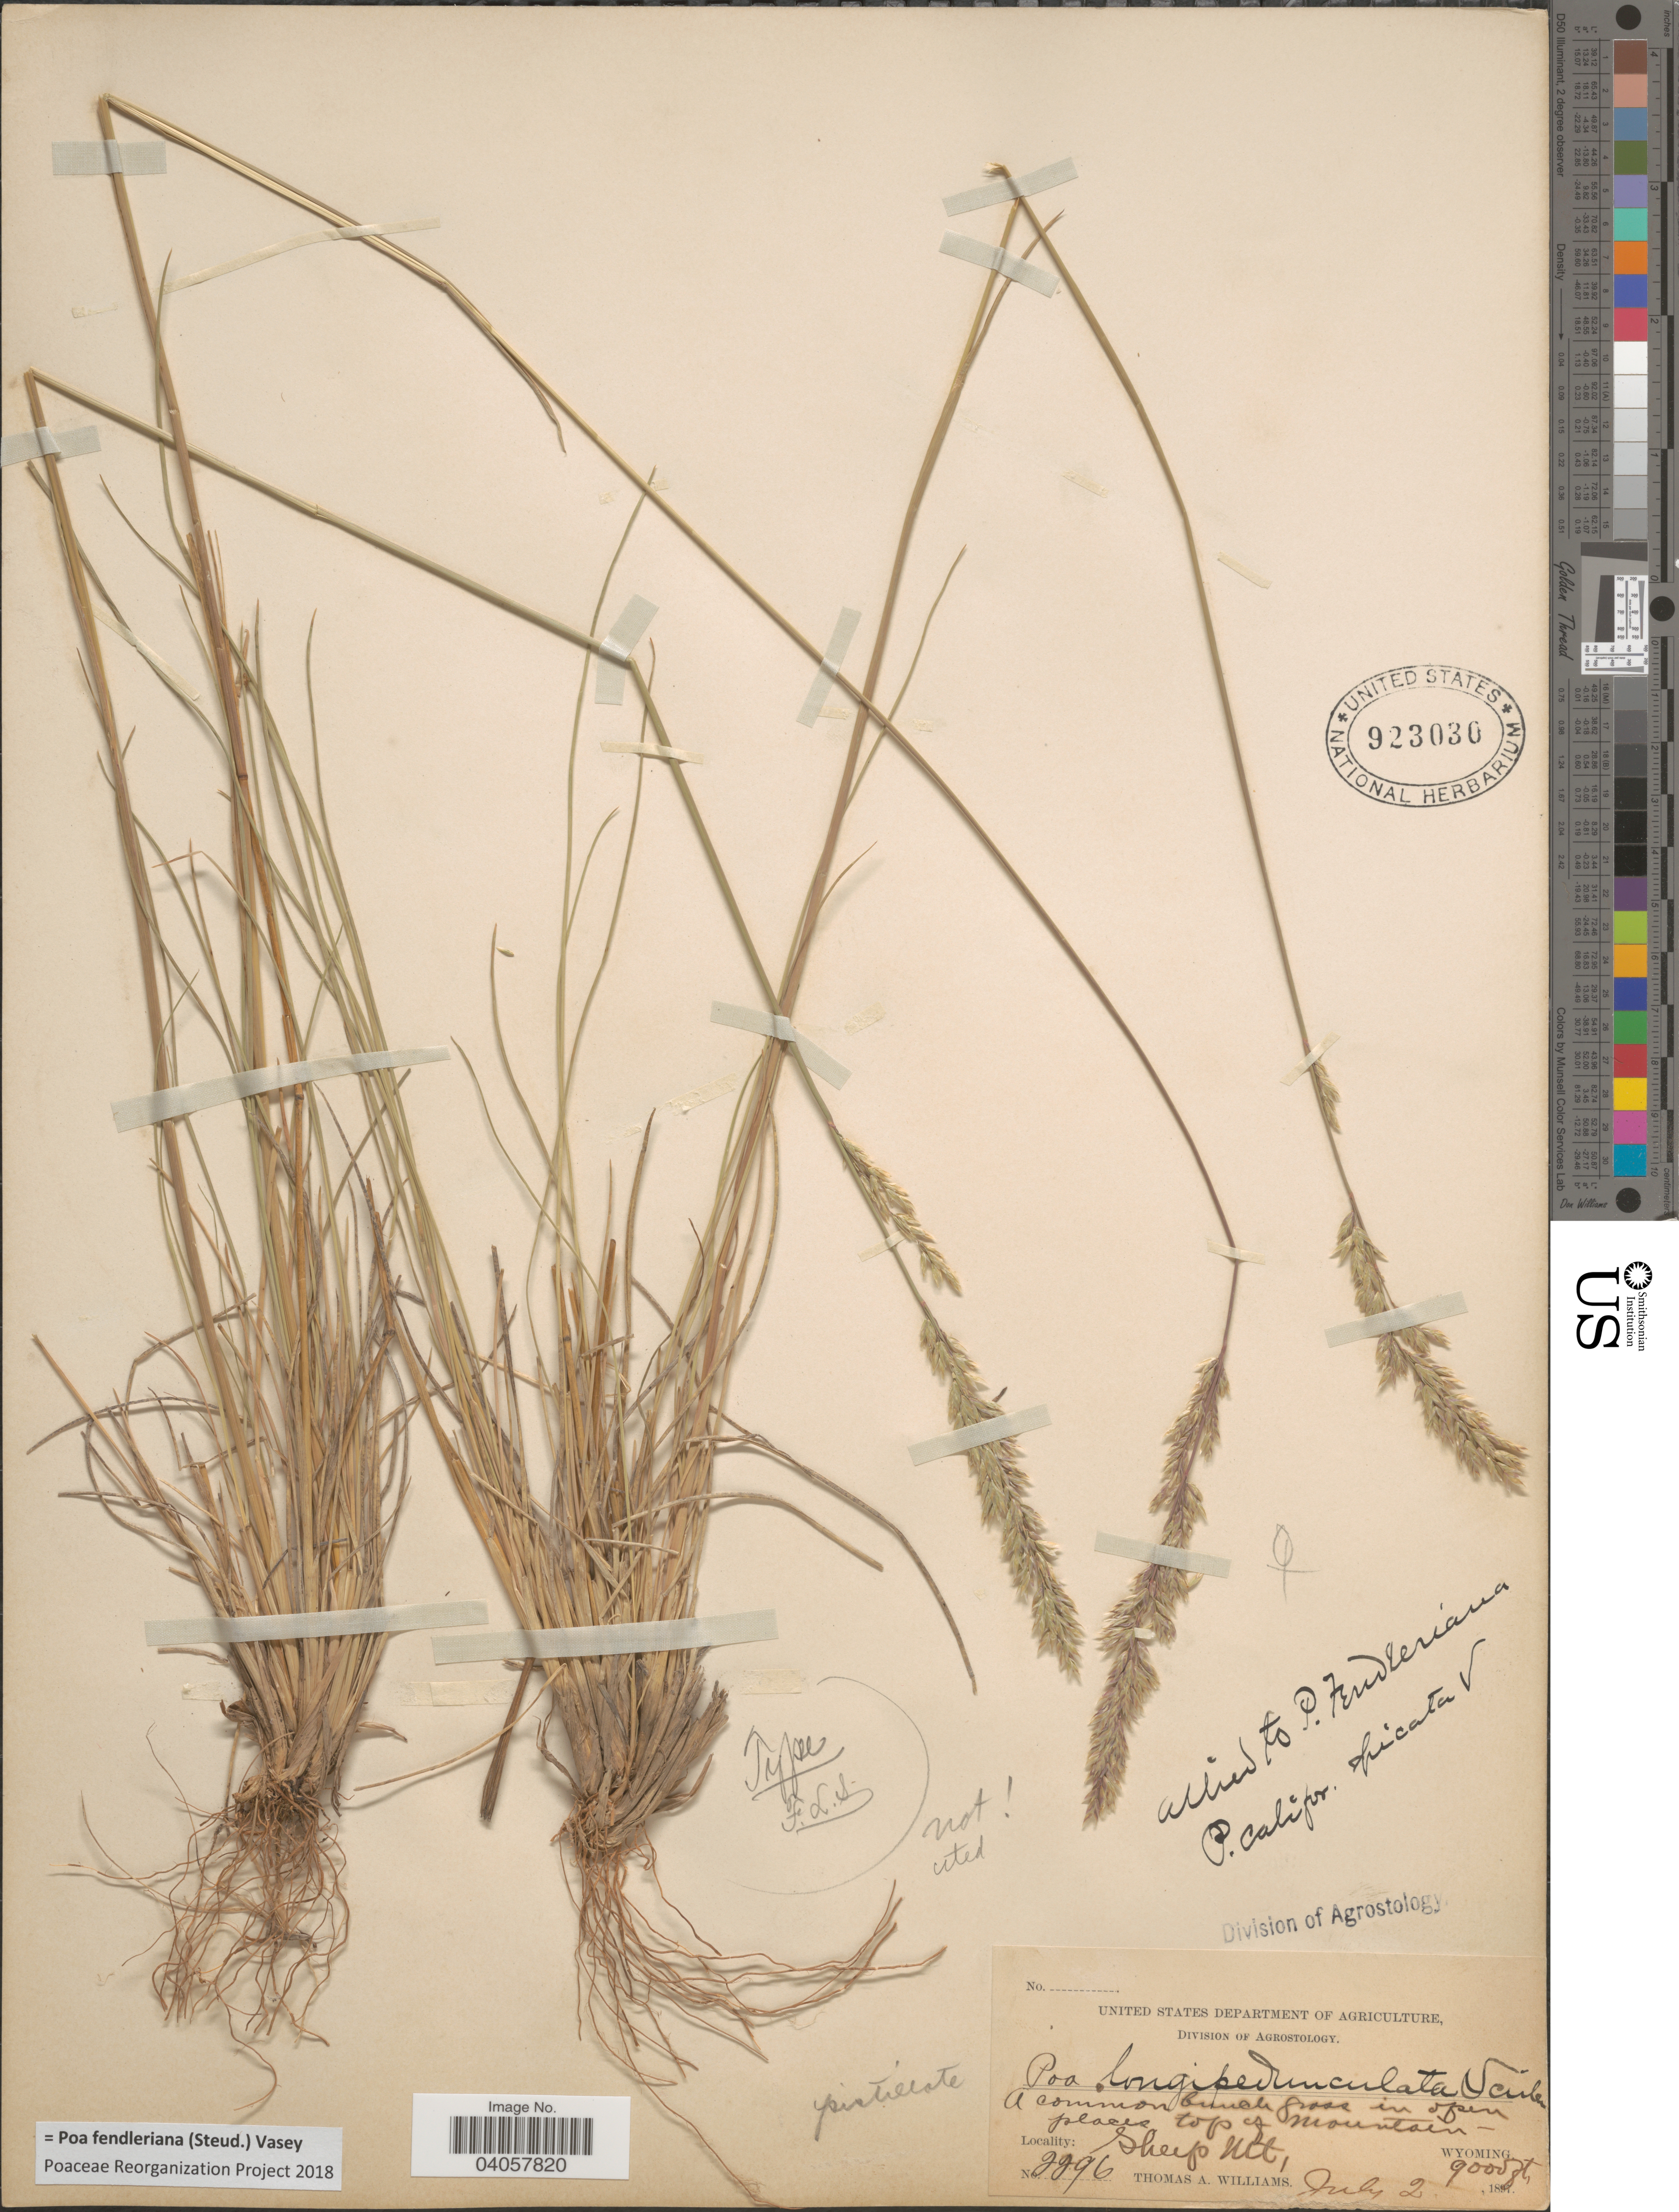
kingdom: Plantae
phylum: Tracheophyta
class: Liliopsida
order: Poales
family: Poaceae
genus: Poa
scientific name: Poa fendleriana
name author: (Steud.) Vasey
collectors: T. A. Williams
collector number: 2296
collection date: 1897-07-02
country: United States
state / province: Wyoming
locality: Sheep Mt.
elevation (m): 2743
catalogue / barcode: US 923030